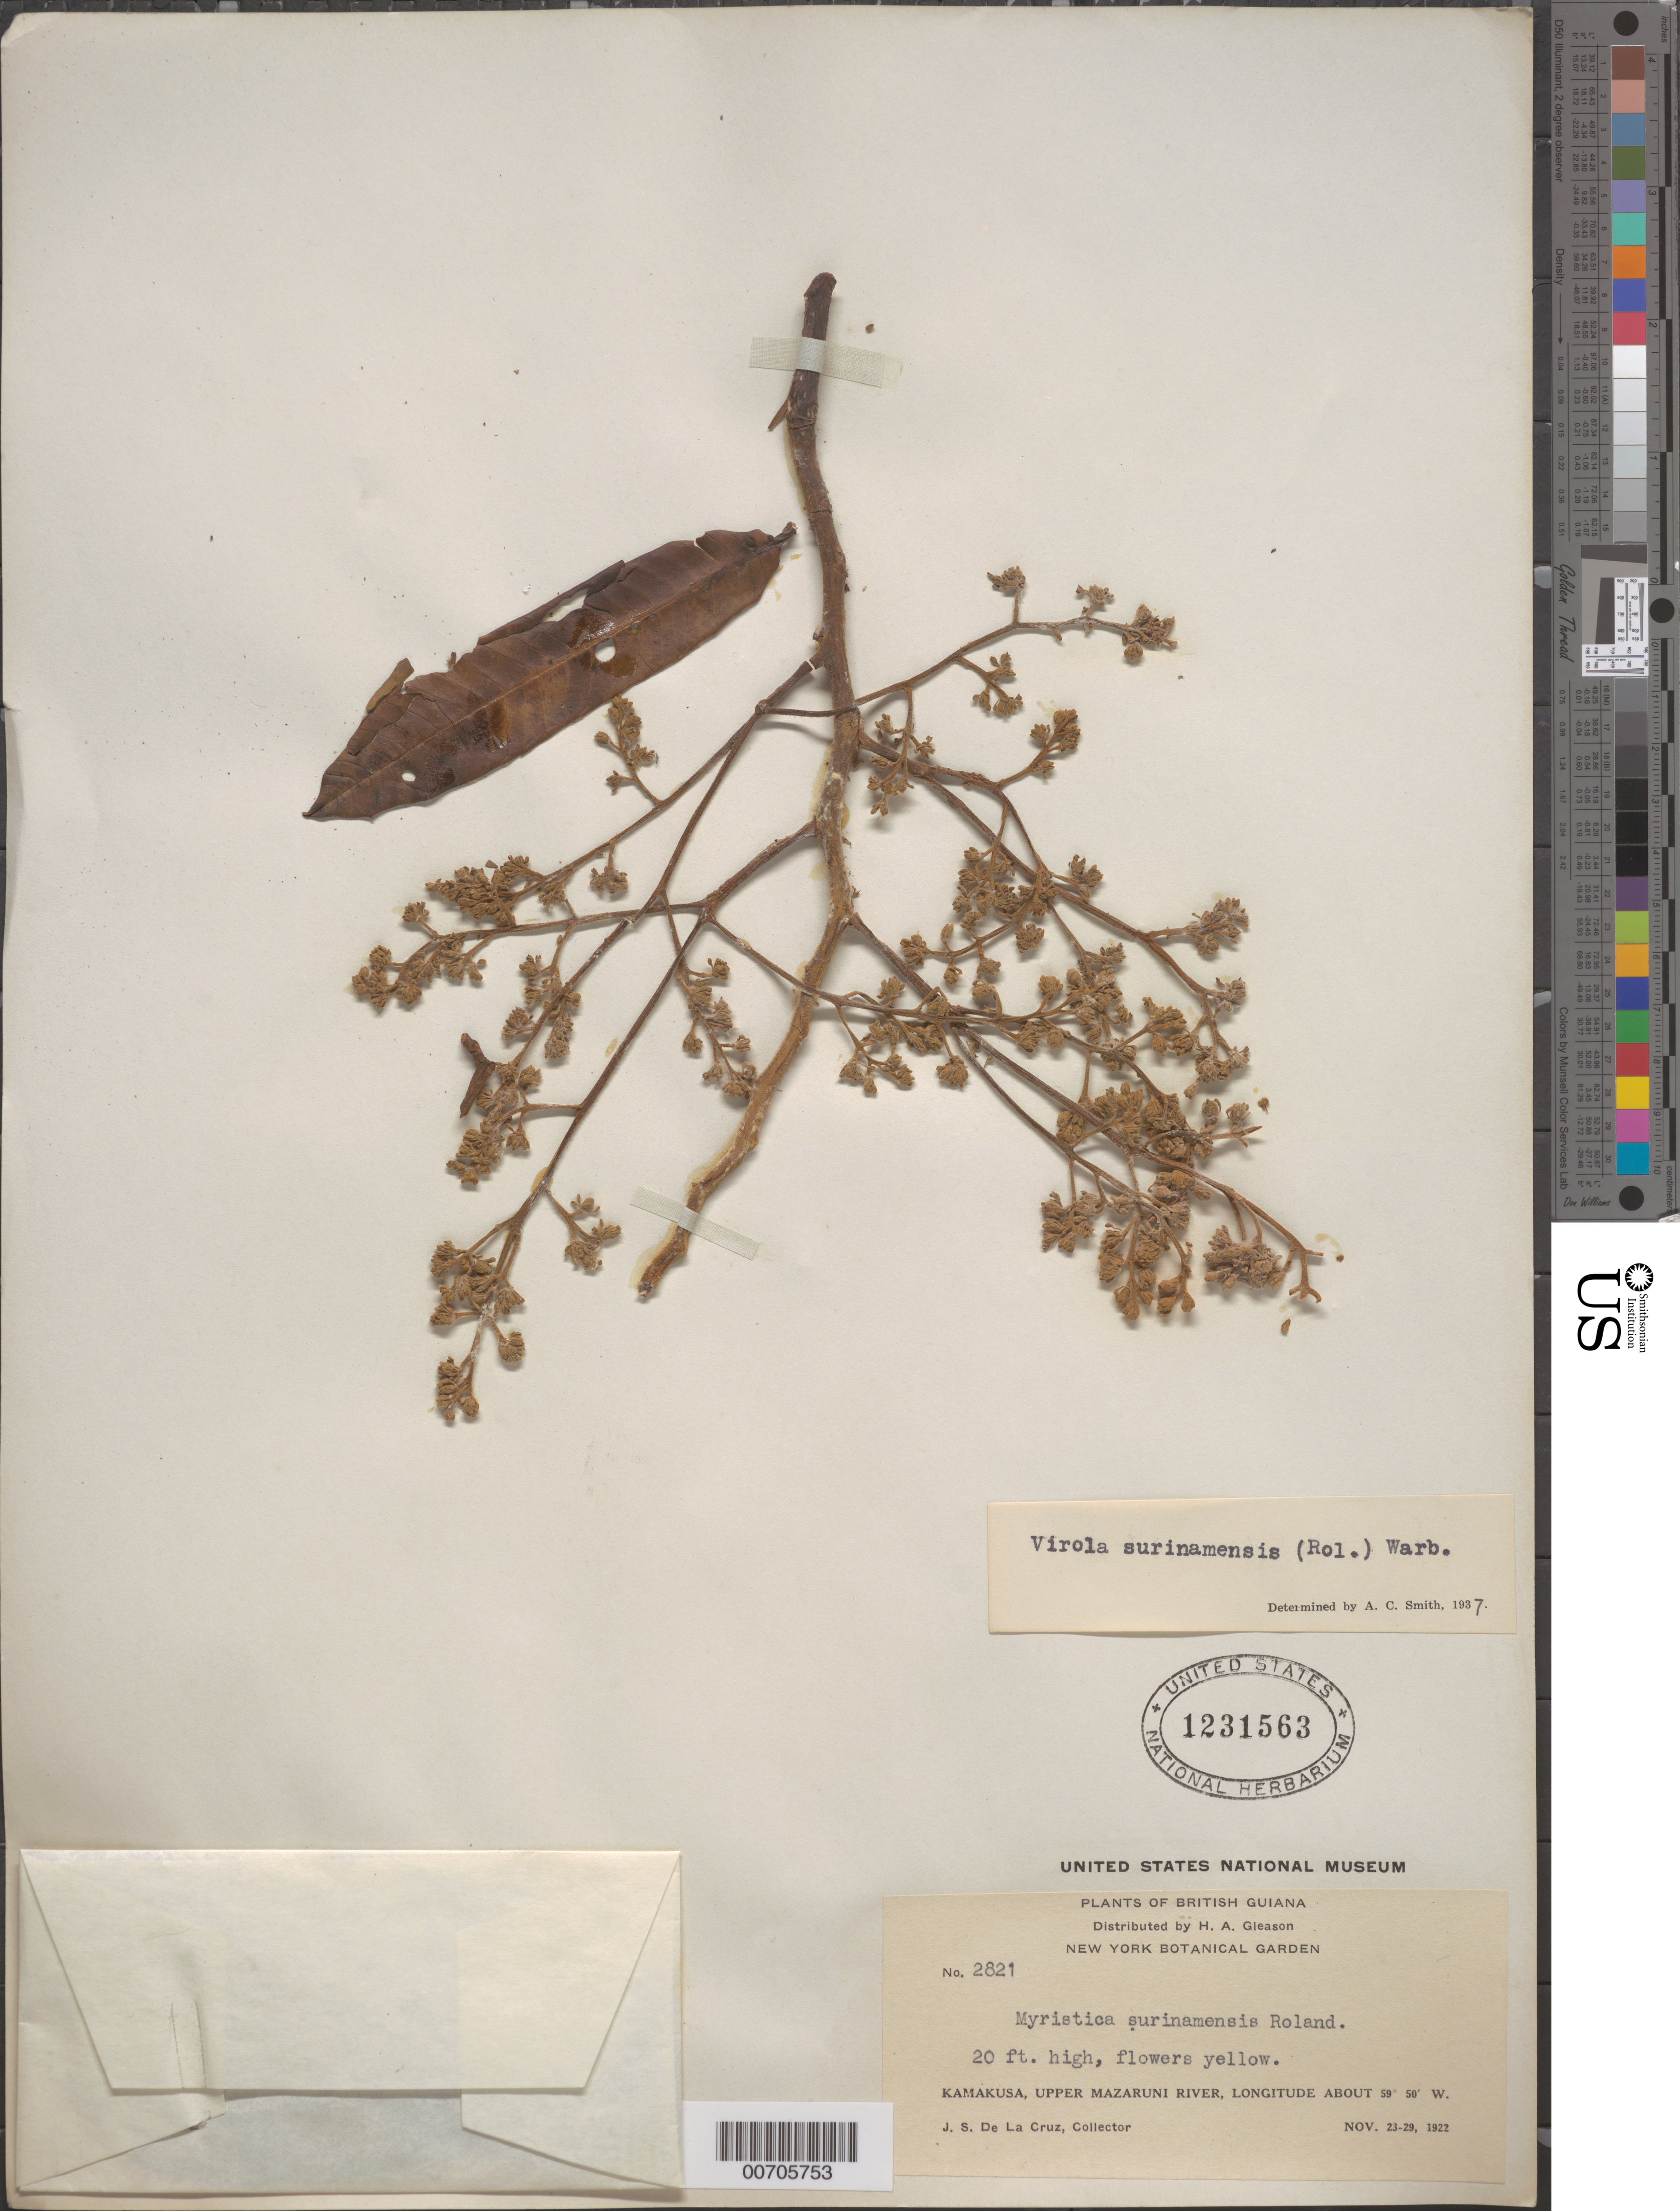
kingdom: Plantae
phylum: Tracheophyta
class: Magnoliopsida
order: Magnoliales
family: Myristicaceae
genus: Virola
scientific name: Virola surinamensis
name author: (Rol.) Warb.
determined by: Smith, A. C.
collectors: J. S. de la Cruz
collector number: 2821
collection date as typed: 23-Nov-22 to 29-Nov-22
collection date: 1922-11-23/1922-11-29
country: Guyana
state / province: Cuyuni-Mazaruni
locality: Kamakusa, Upper Mazaruni R.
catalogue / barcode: US 1231563